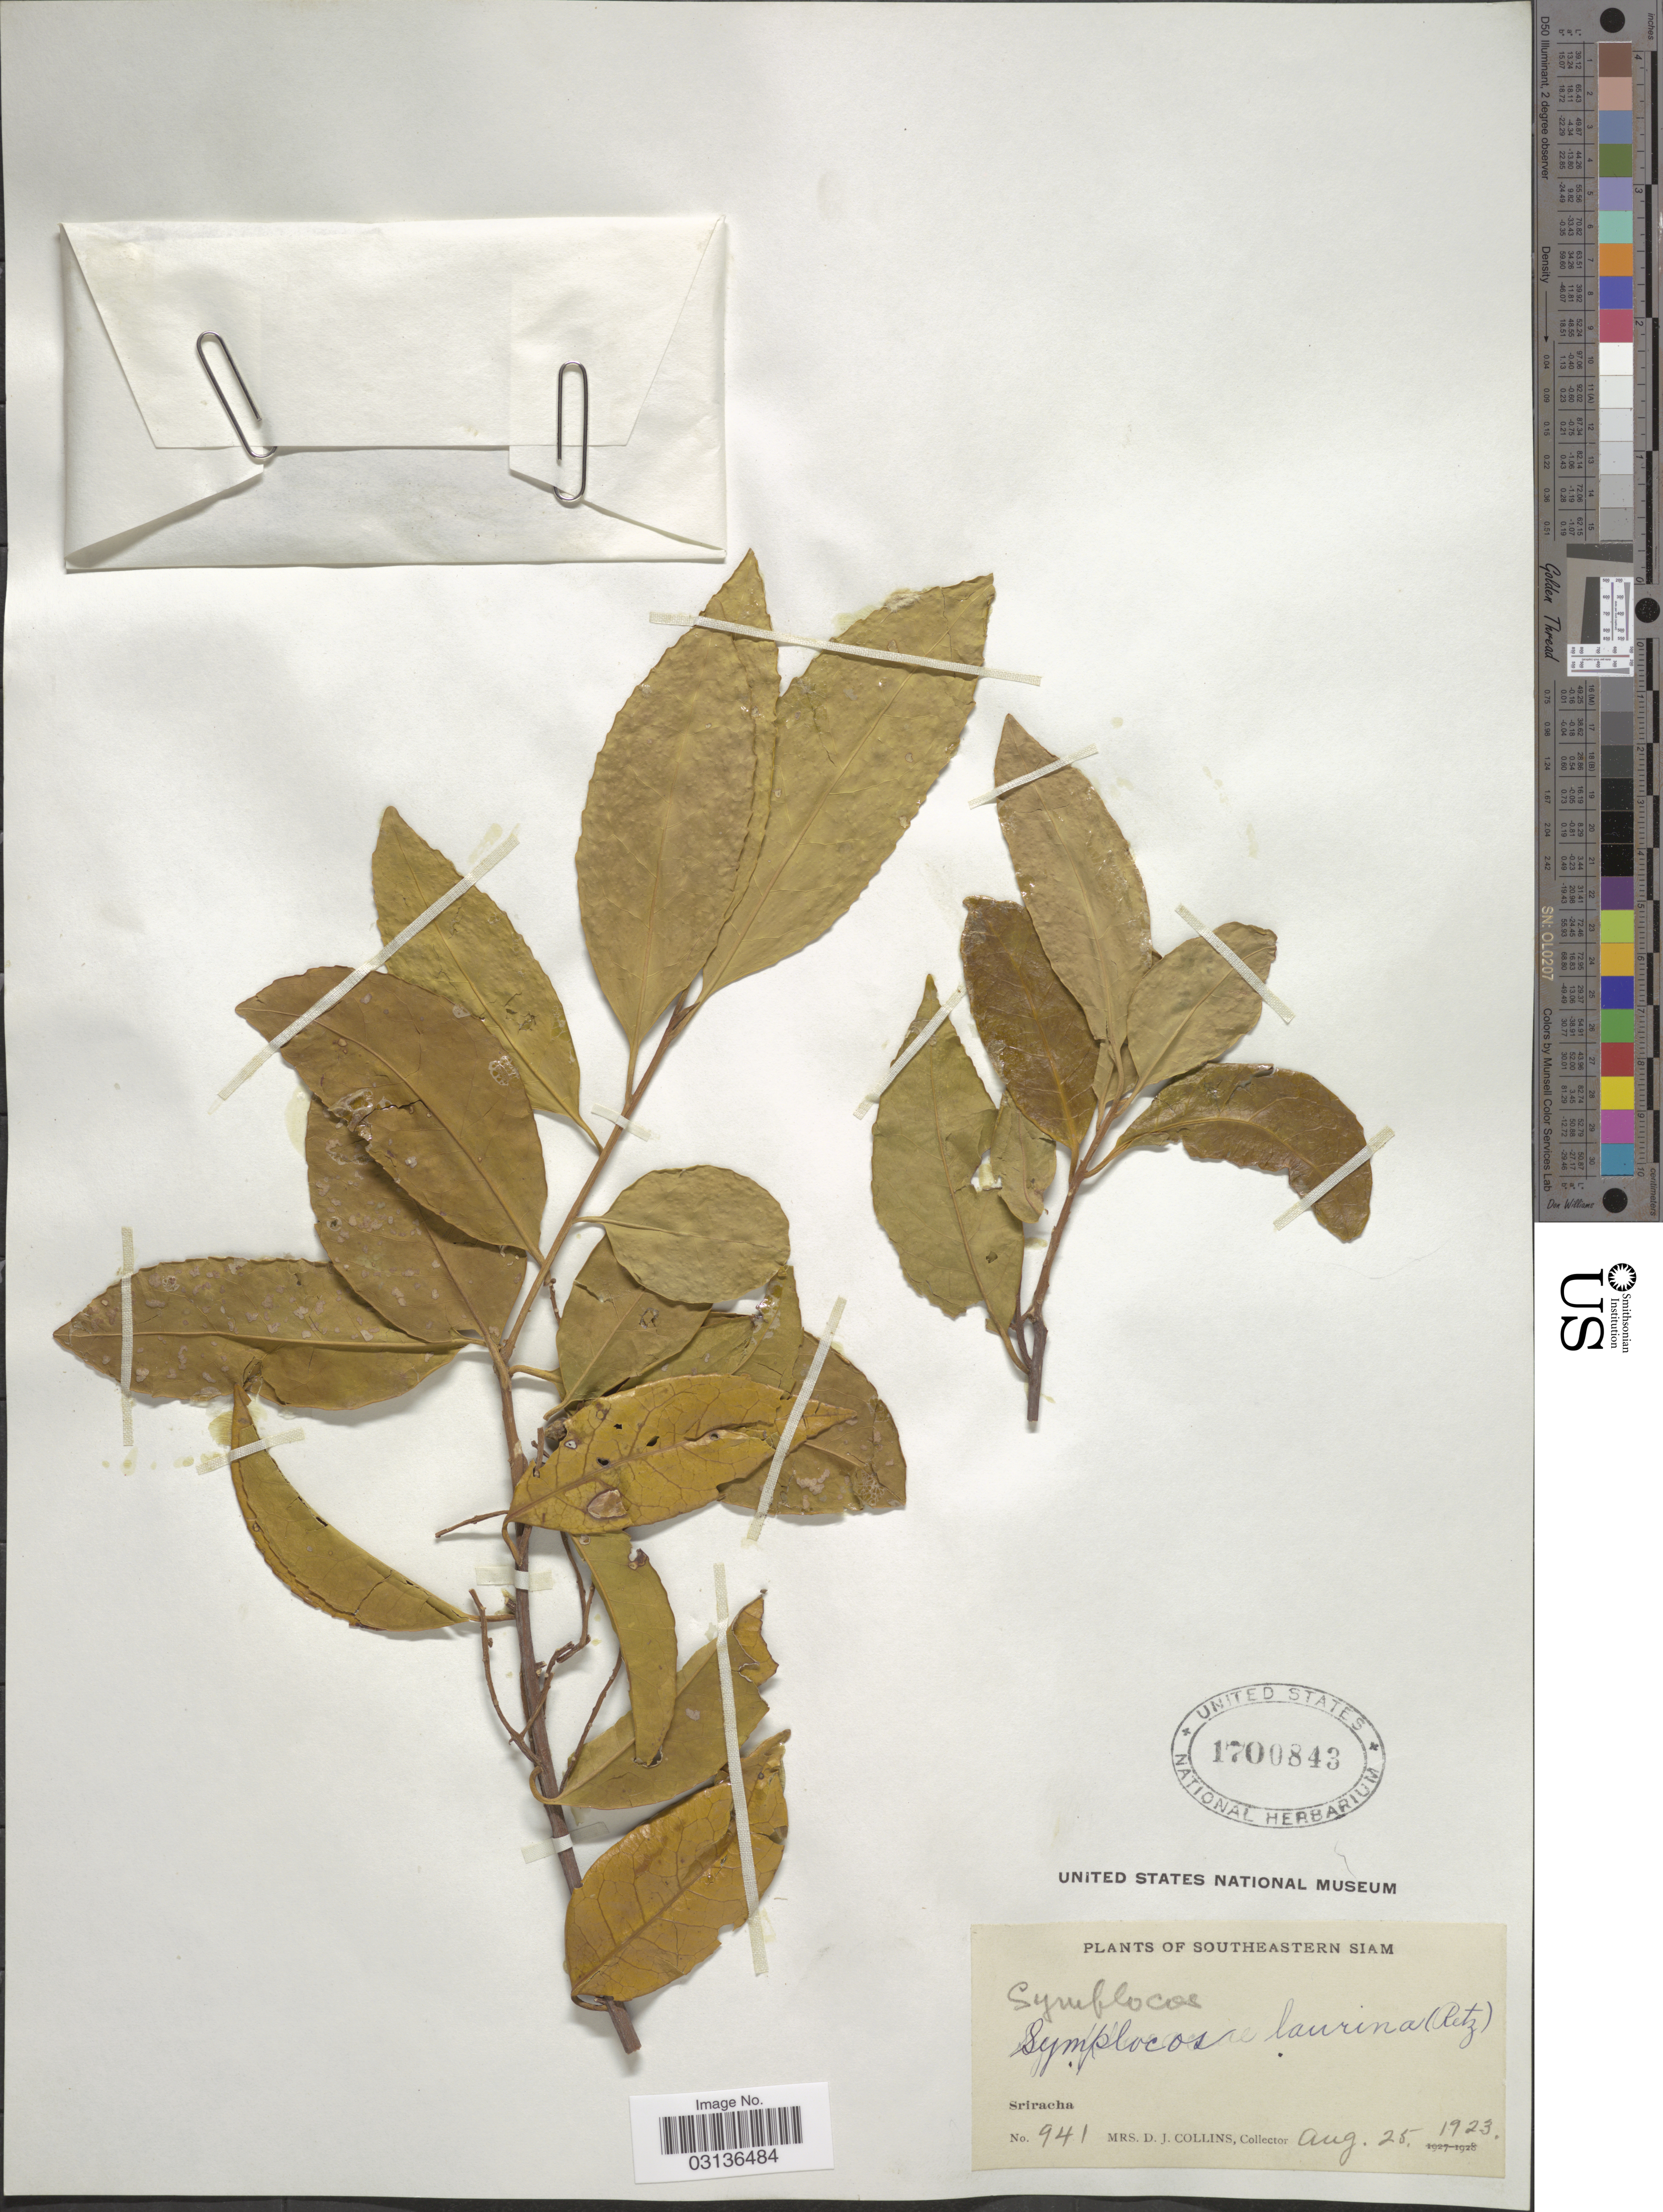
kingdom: Plantae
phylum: Tracheophyta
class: Magnoliopsida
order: Ericales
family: Symplocaceae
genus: Symplocos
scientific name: Symplocos cochinchinensis subsp. laurina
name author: (Retz.) Noot.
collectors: Mrs. D. J. Collins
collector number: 941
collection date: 1923-08-25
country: Thailand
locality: Southeastern Siam. Sriracha.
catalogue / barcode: US 1700843